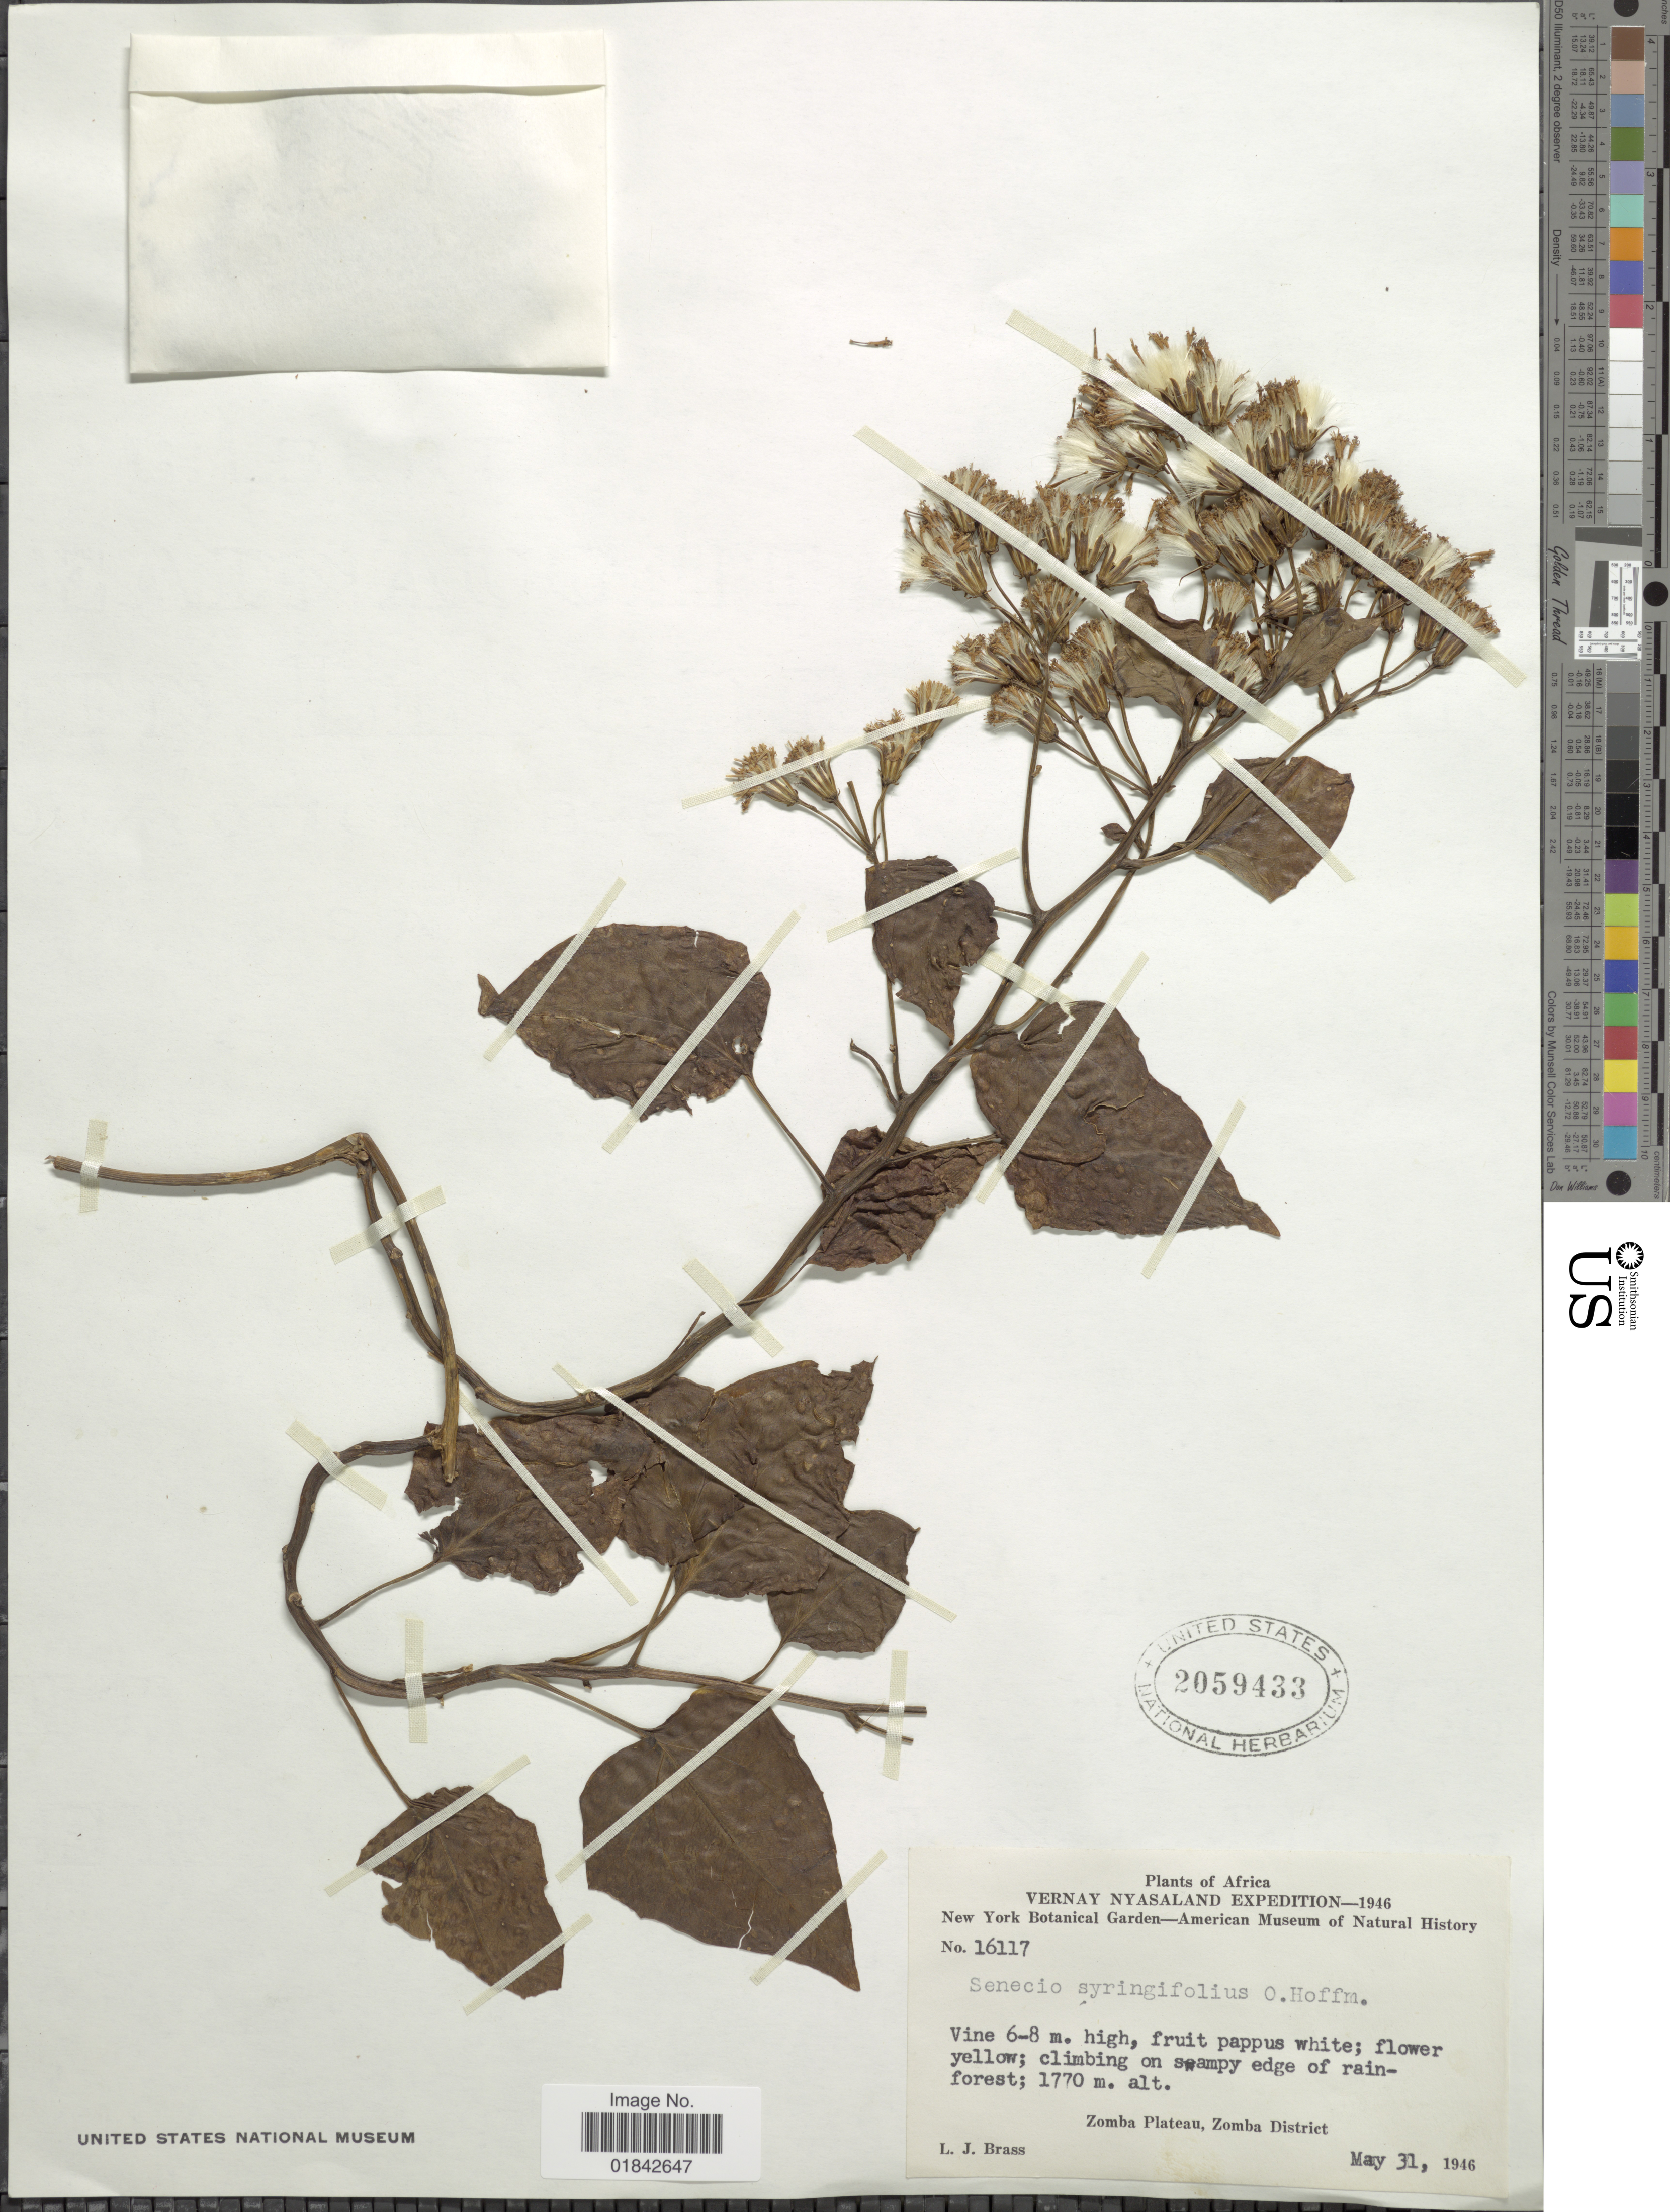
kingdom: Plantae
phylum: Tracheophyta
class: Magnoliopsida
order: Asterales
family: Asteraceae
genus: Senecio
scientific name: Senecio syringifolius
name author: O. Hoffm.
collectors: L. J. Brass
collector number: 16117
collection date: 1946-05-31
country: Malawi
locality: Vernay Nyasaland, Zomba Plateau, Zomba District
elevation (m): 1770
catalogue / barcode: US 2059433